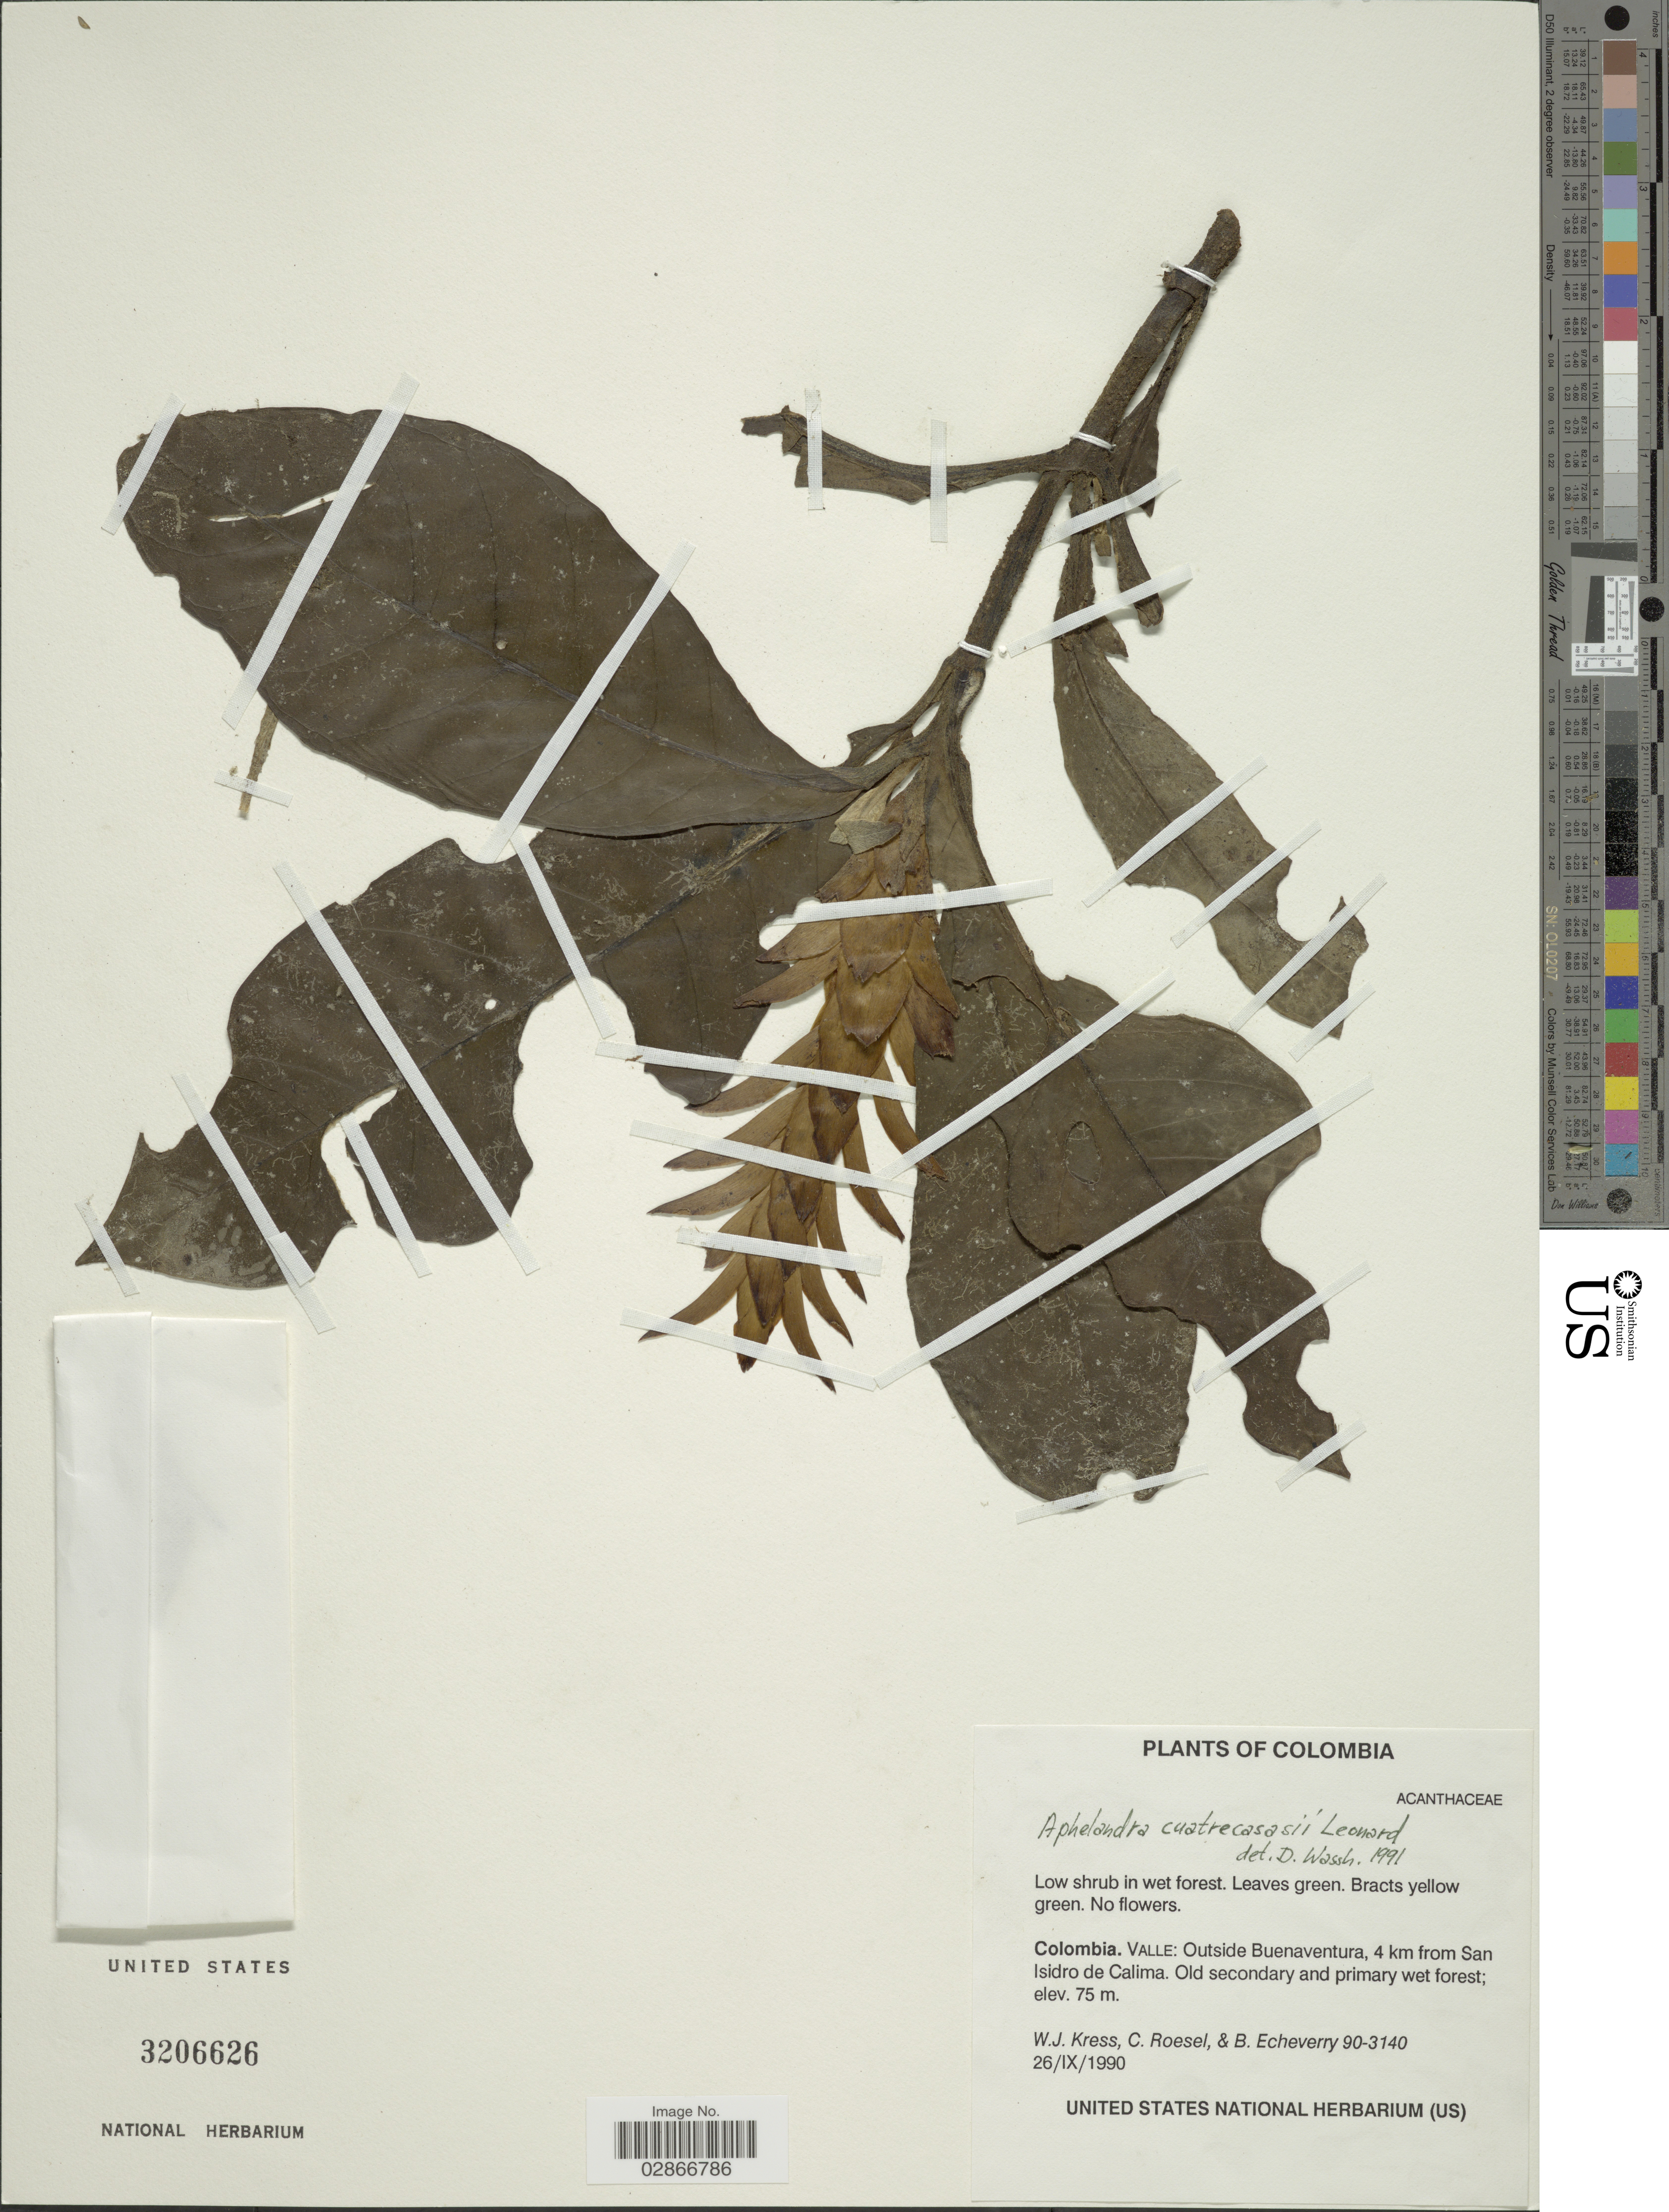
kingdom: Plantae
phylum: Tracheophyta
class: Magnoliopsida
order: Lamiales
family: Acanthaceae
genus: Aphelandra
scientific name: Aphelandra cuatrecasasii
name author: Leonard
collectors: W. J. Kress, C. S. Roesel & B. Echeverry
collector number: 90-3140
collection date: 1990-09-26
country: Colombia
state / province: Valle del Cauca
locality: Valle: Outside Buenaventura, 4 km from San Isidro de Calima.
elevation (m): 75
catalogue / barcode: US 3206626